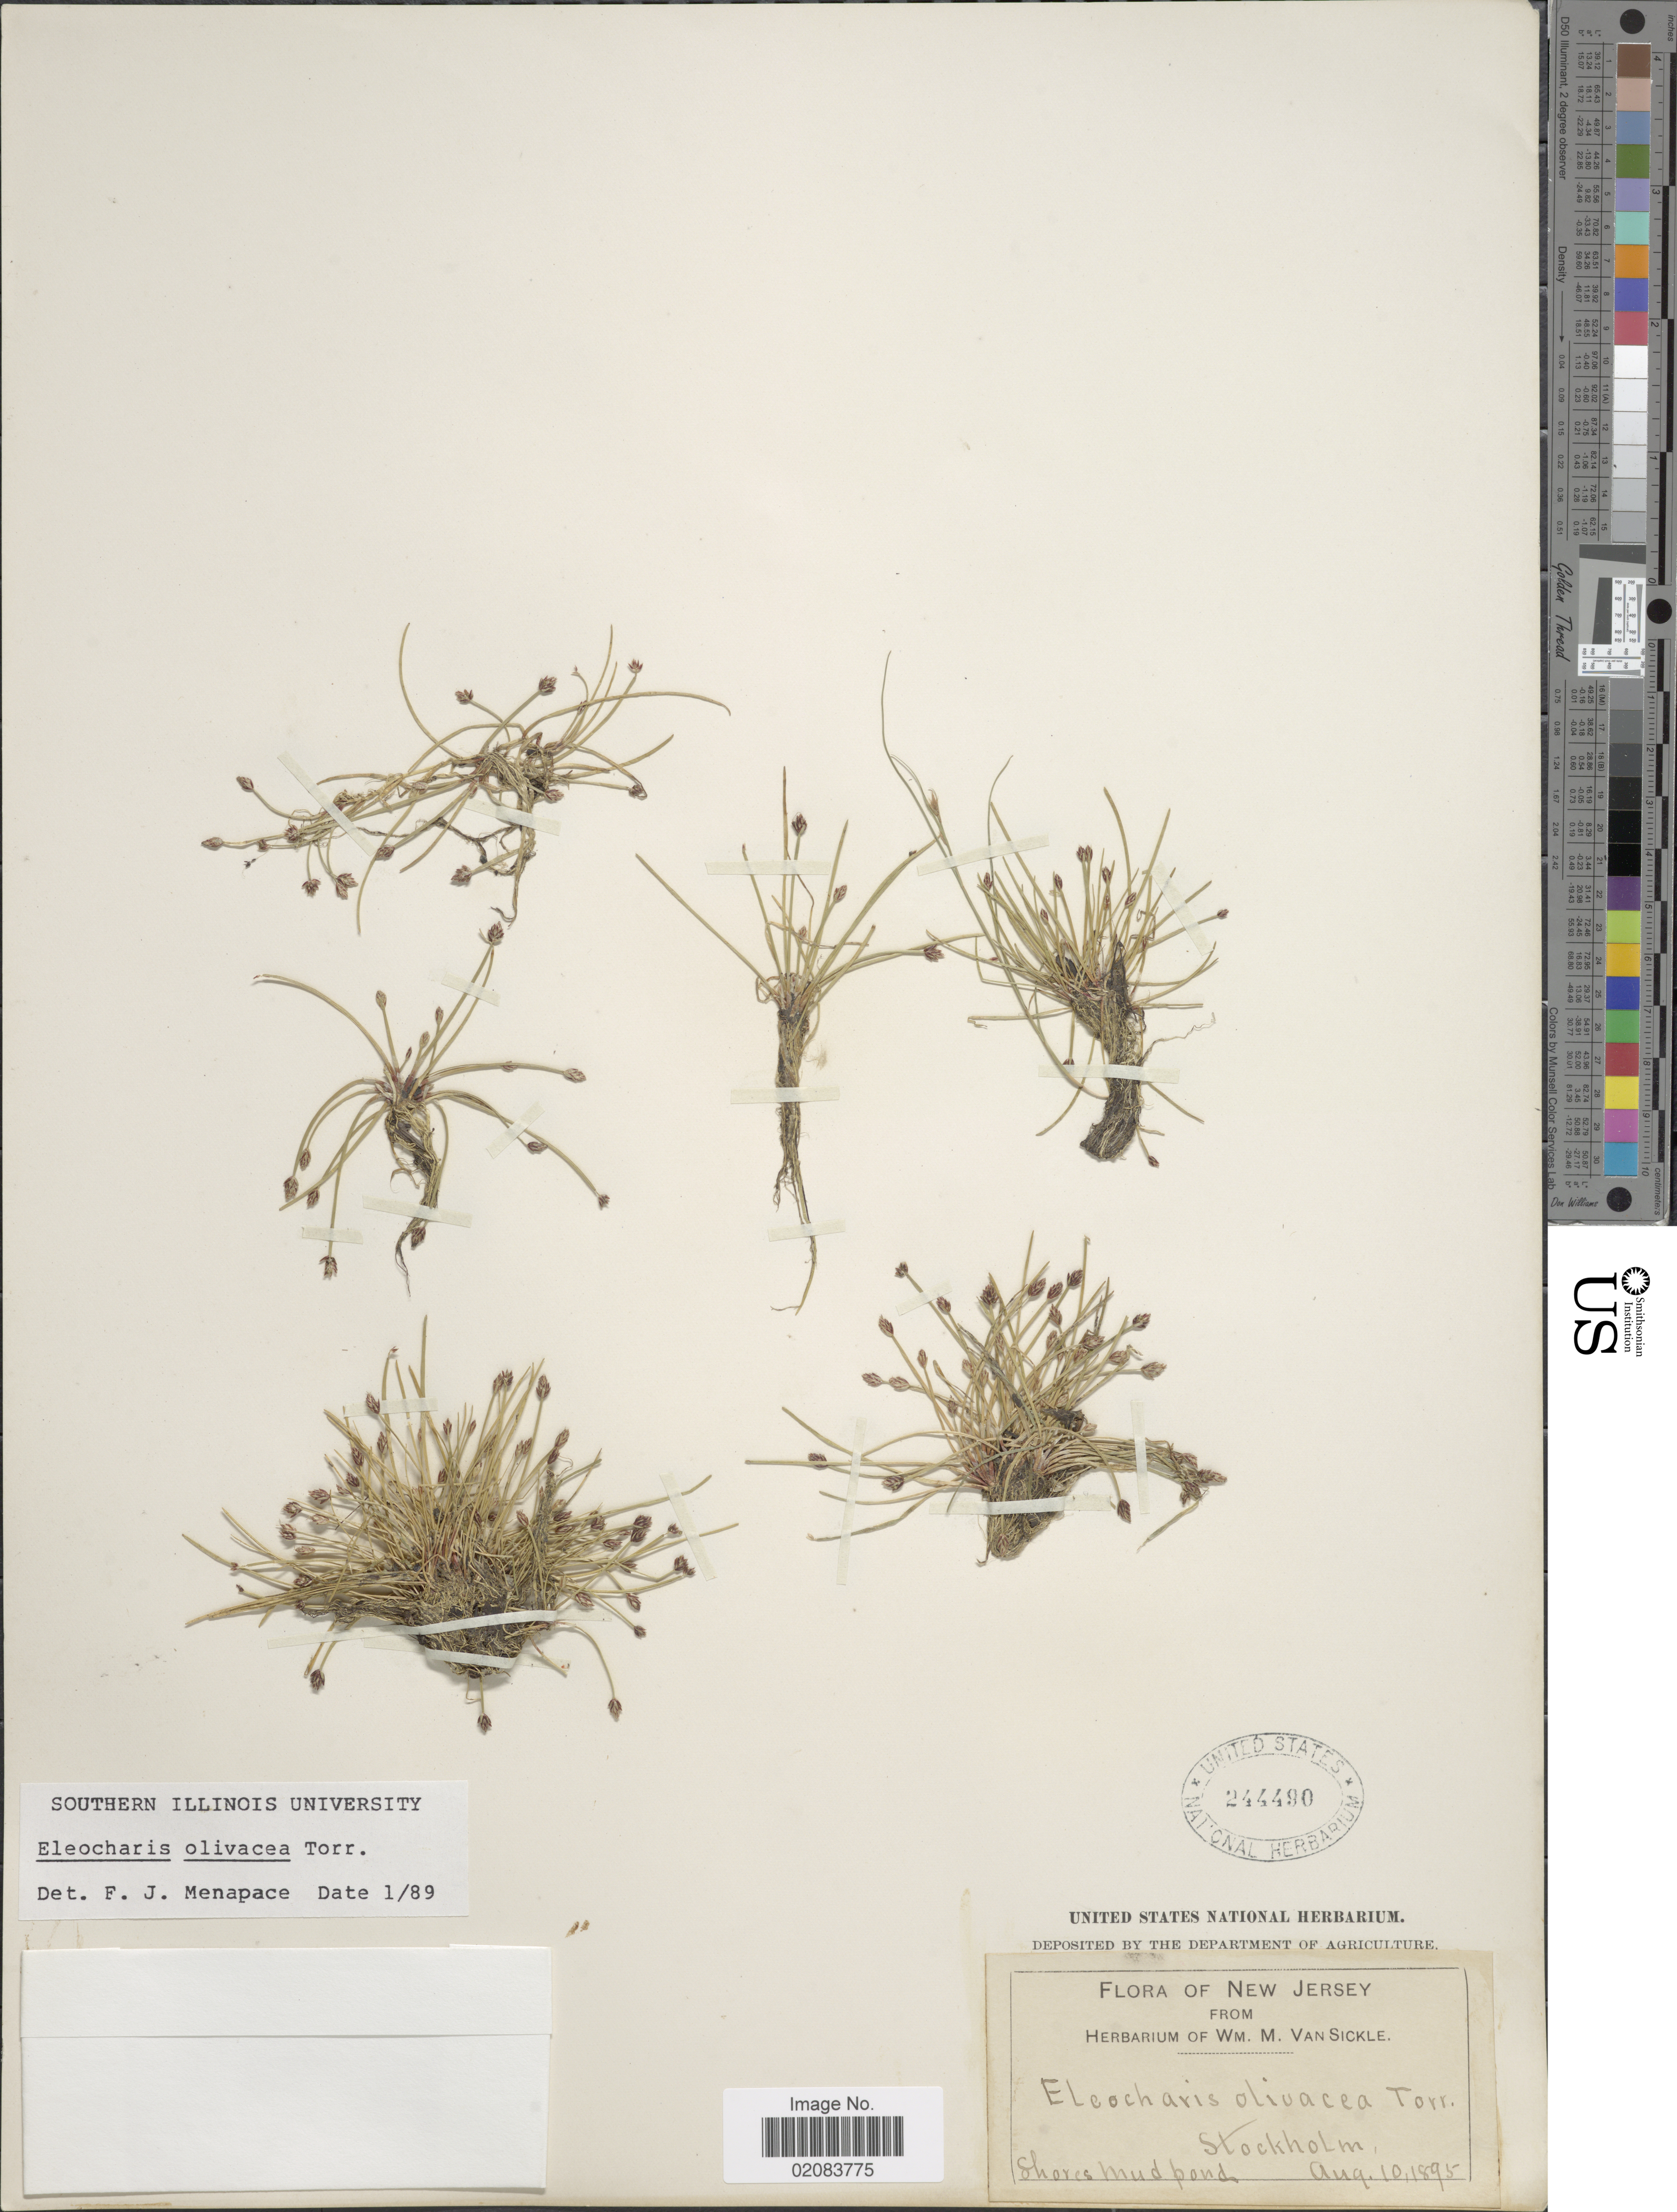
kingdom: Plantae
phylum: Tracheophyta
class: Liliopsida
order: Poales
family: Cyperaceae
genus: Eleocharis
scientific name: Eleocharis olivacea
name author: Torr.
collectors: ex herb. Wm. M. Van Sickle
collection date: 1895-08-10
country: United States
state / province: New Jersey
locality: Stockholm, shores mud pond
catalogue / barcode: US 24490